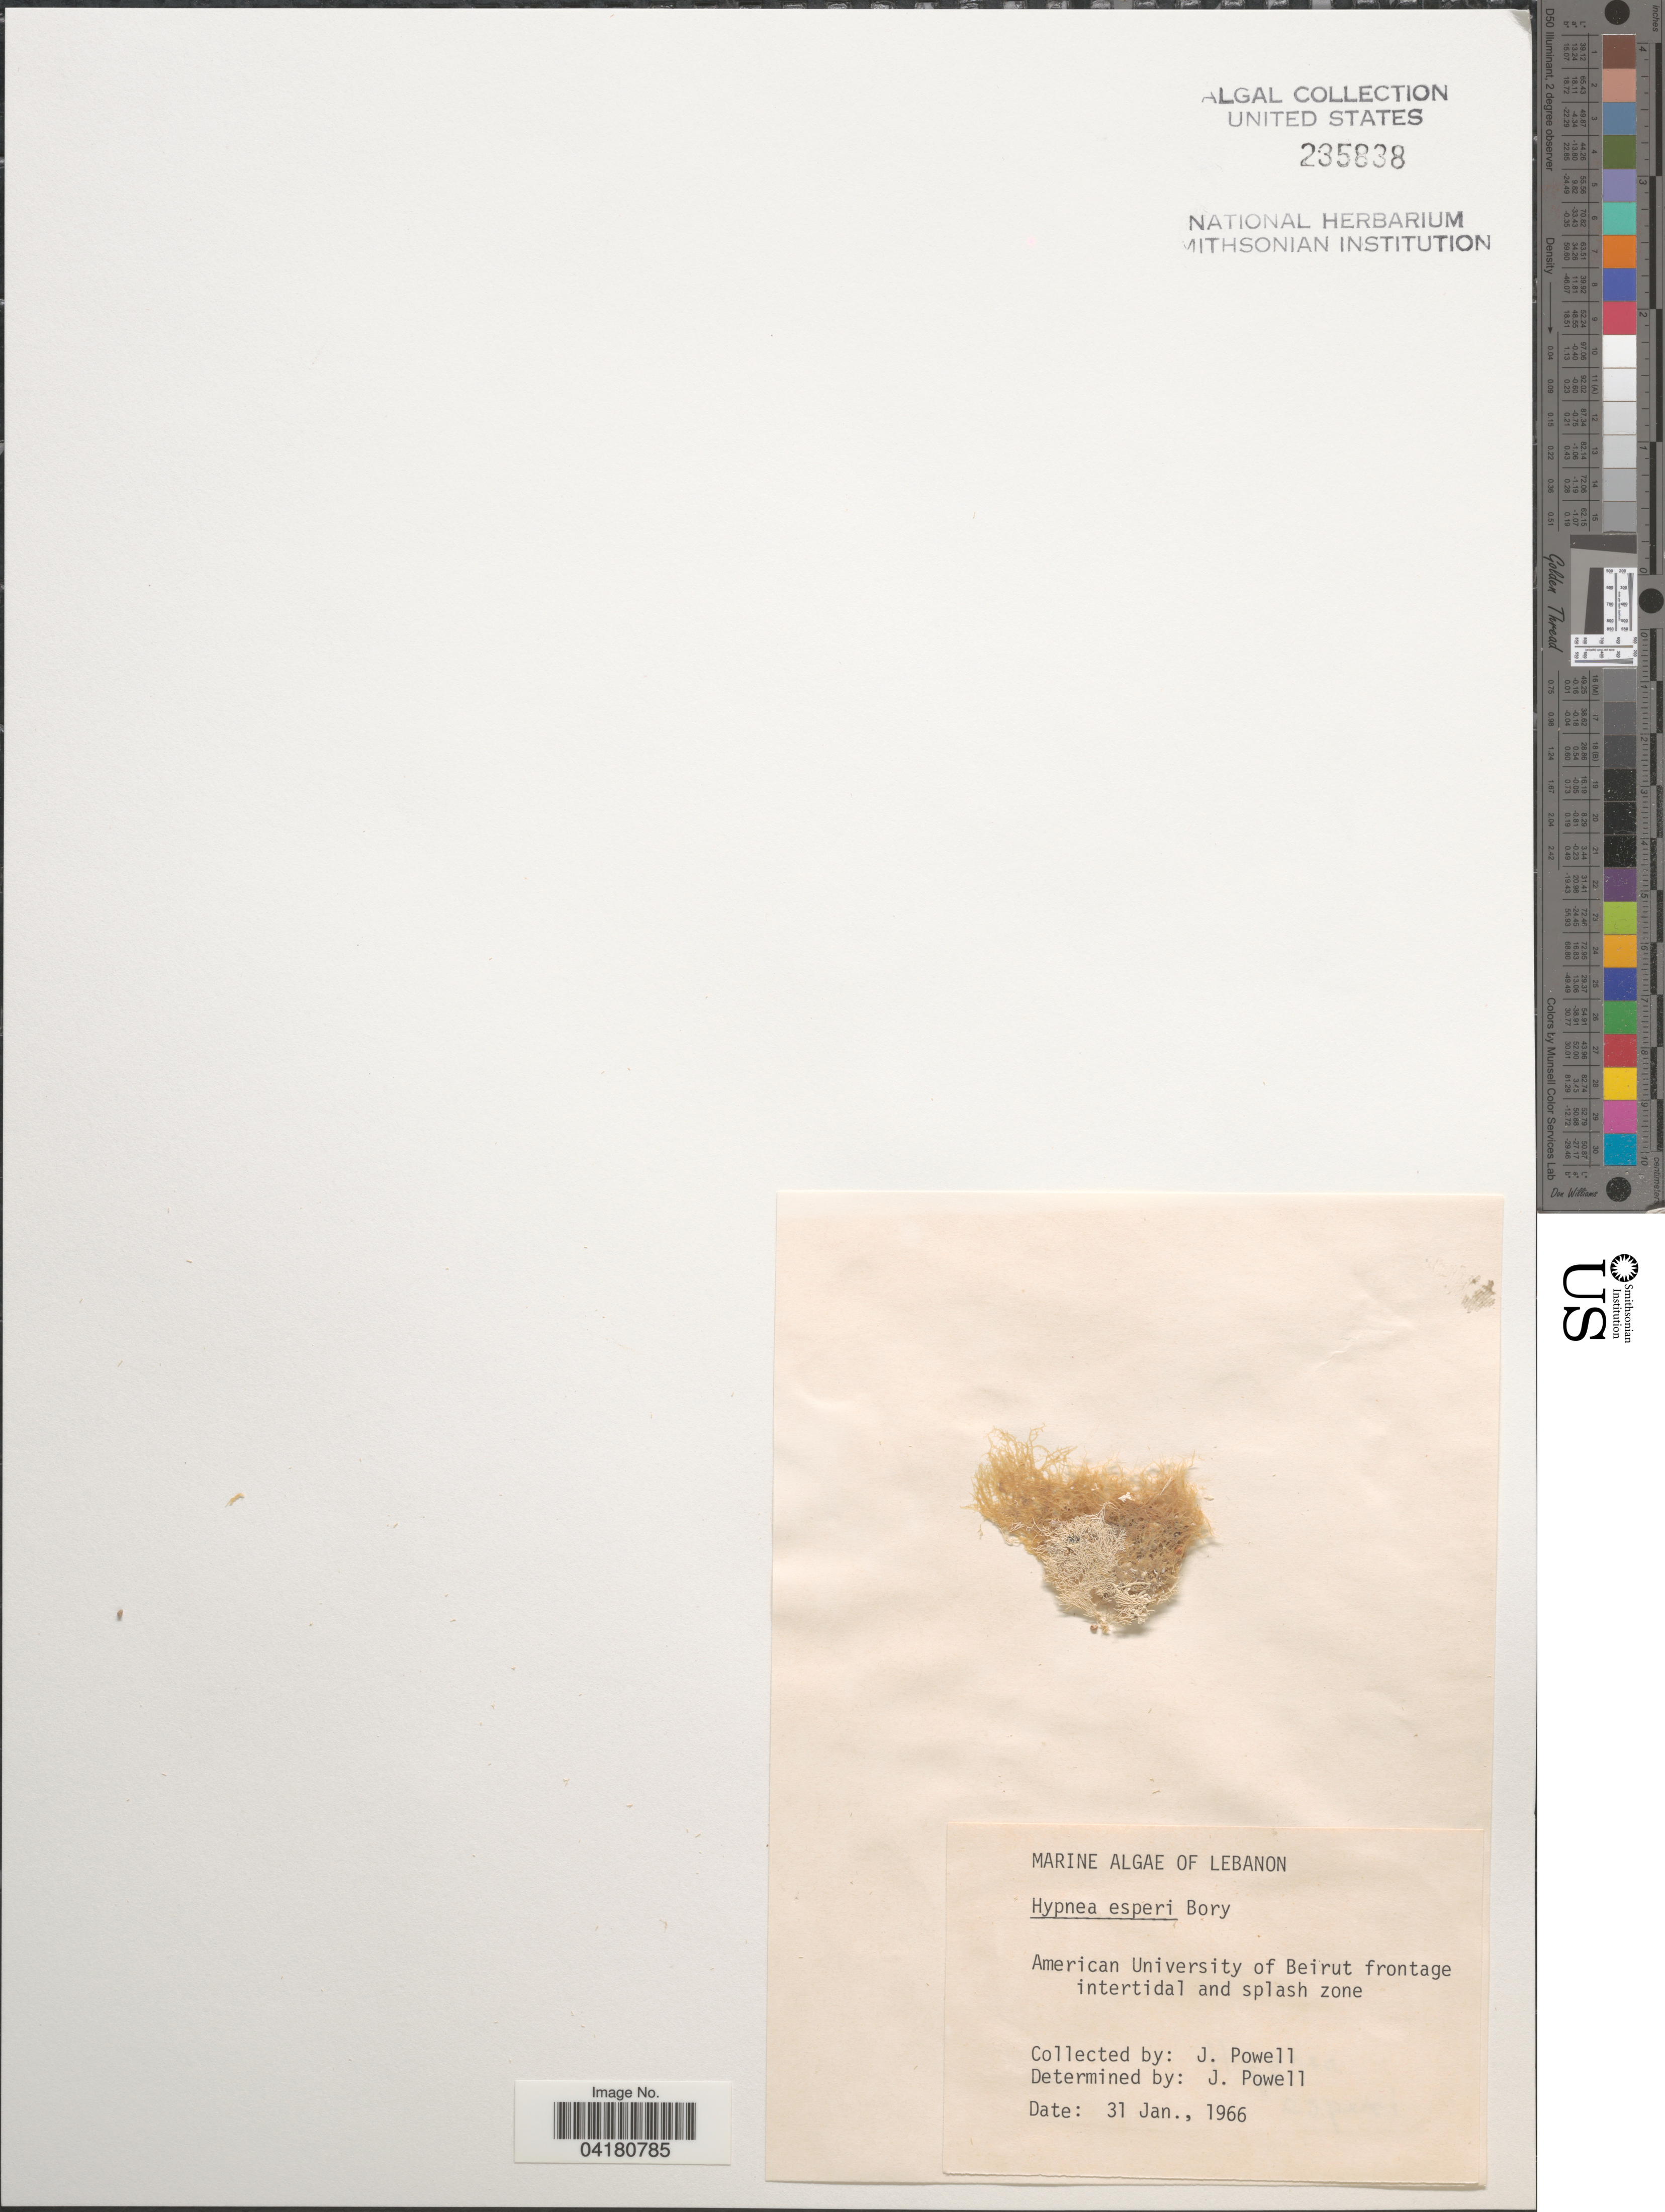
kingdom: Plantae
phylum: Rhodophyta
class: Florideophyceae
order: Gigartinales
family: Cystocloniaceae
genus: Hypnea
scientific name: Hypnea esperi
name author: Bory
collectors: J. Powell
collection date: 1966-01-31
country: Lebanon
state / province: Beyrouth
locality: American University of Beirut frontage intertidal and splash zone.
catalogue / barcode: US 235838